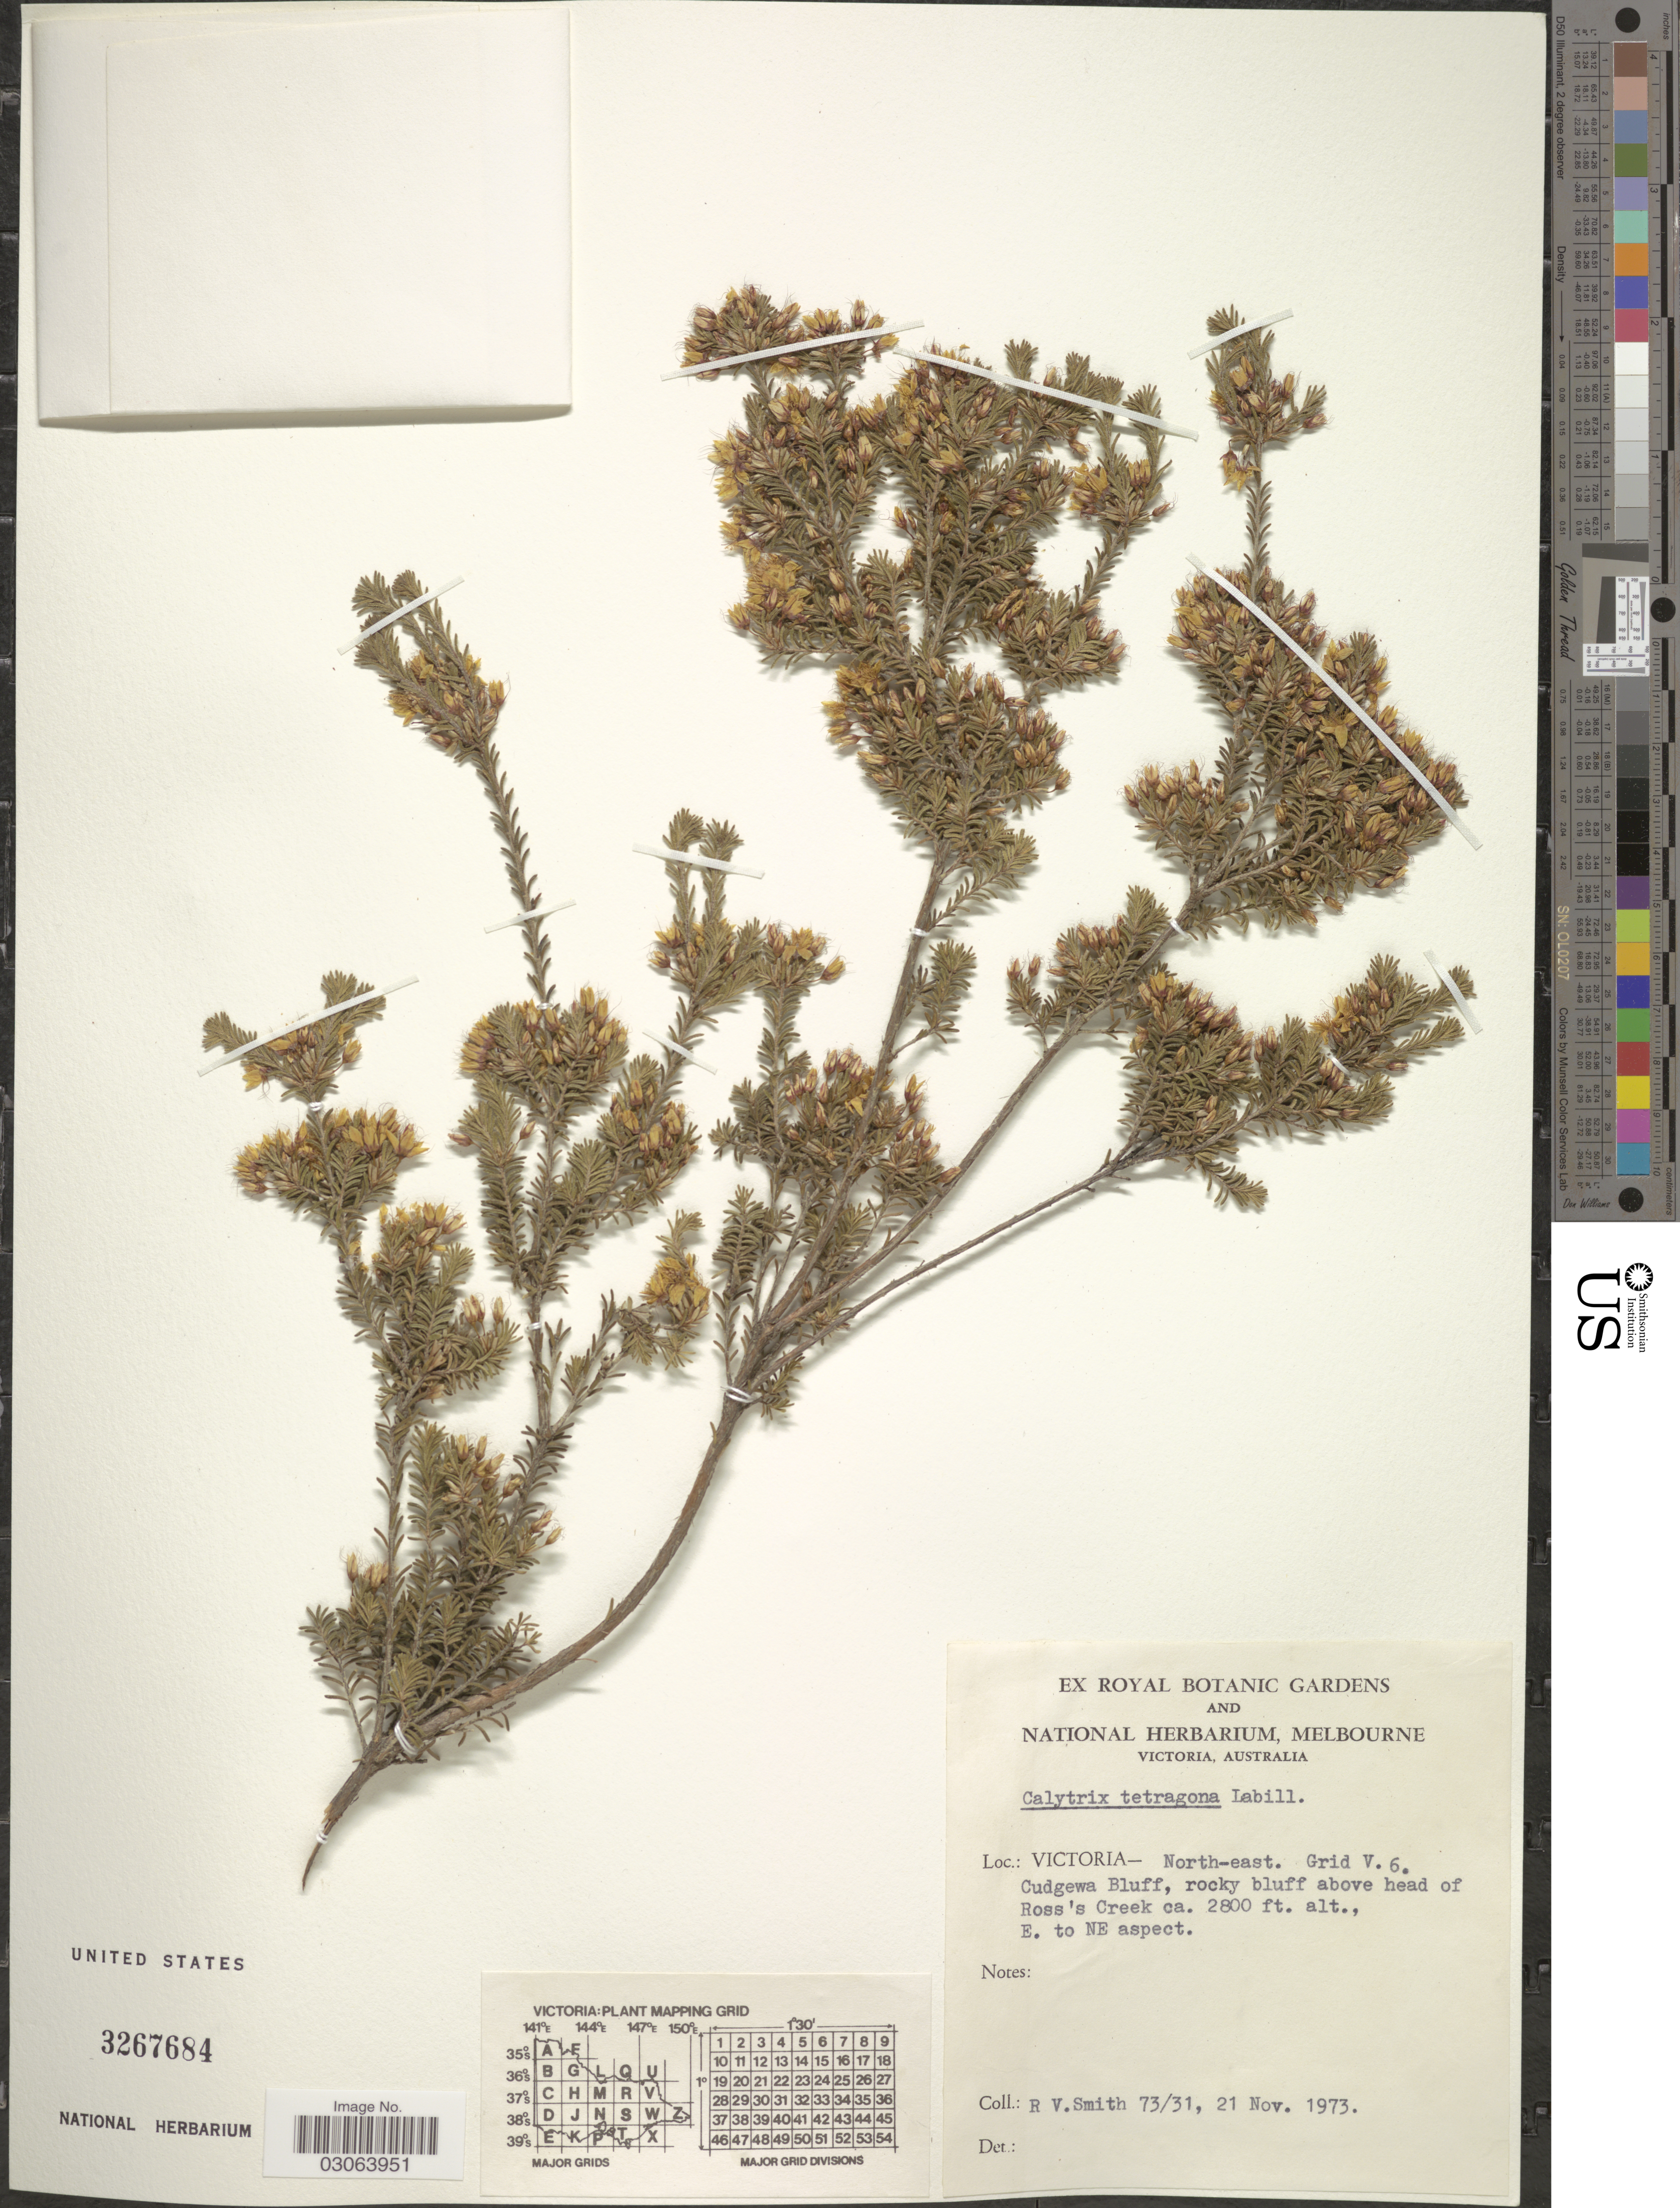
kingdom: Plantae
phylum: Tracheophyta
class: Magnoliopsida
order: Myrtales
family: Myrtaceae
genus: Calytrix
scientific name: Calytrix tetragona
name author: Labill.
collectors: R. V. Smith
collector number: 73/31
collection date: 1973-11-21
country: Australia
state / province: Victoria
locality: Victoria - North-east. Grid V. 6. Cudgewa Bluff, rocky bluff above head of Ross's Creek. E. to NE aspect.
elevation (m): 853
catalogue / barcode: US 3267684